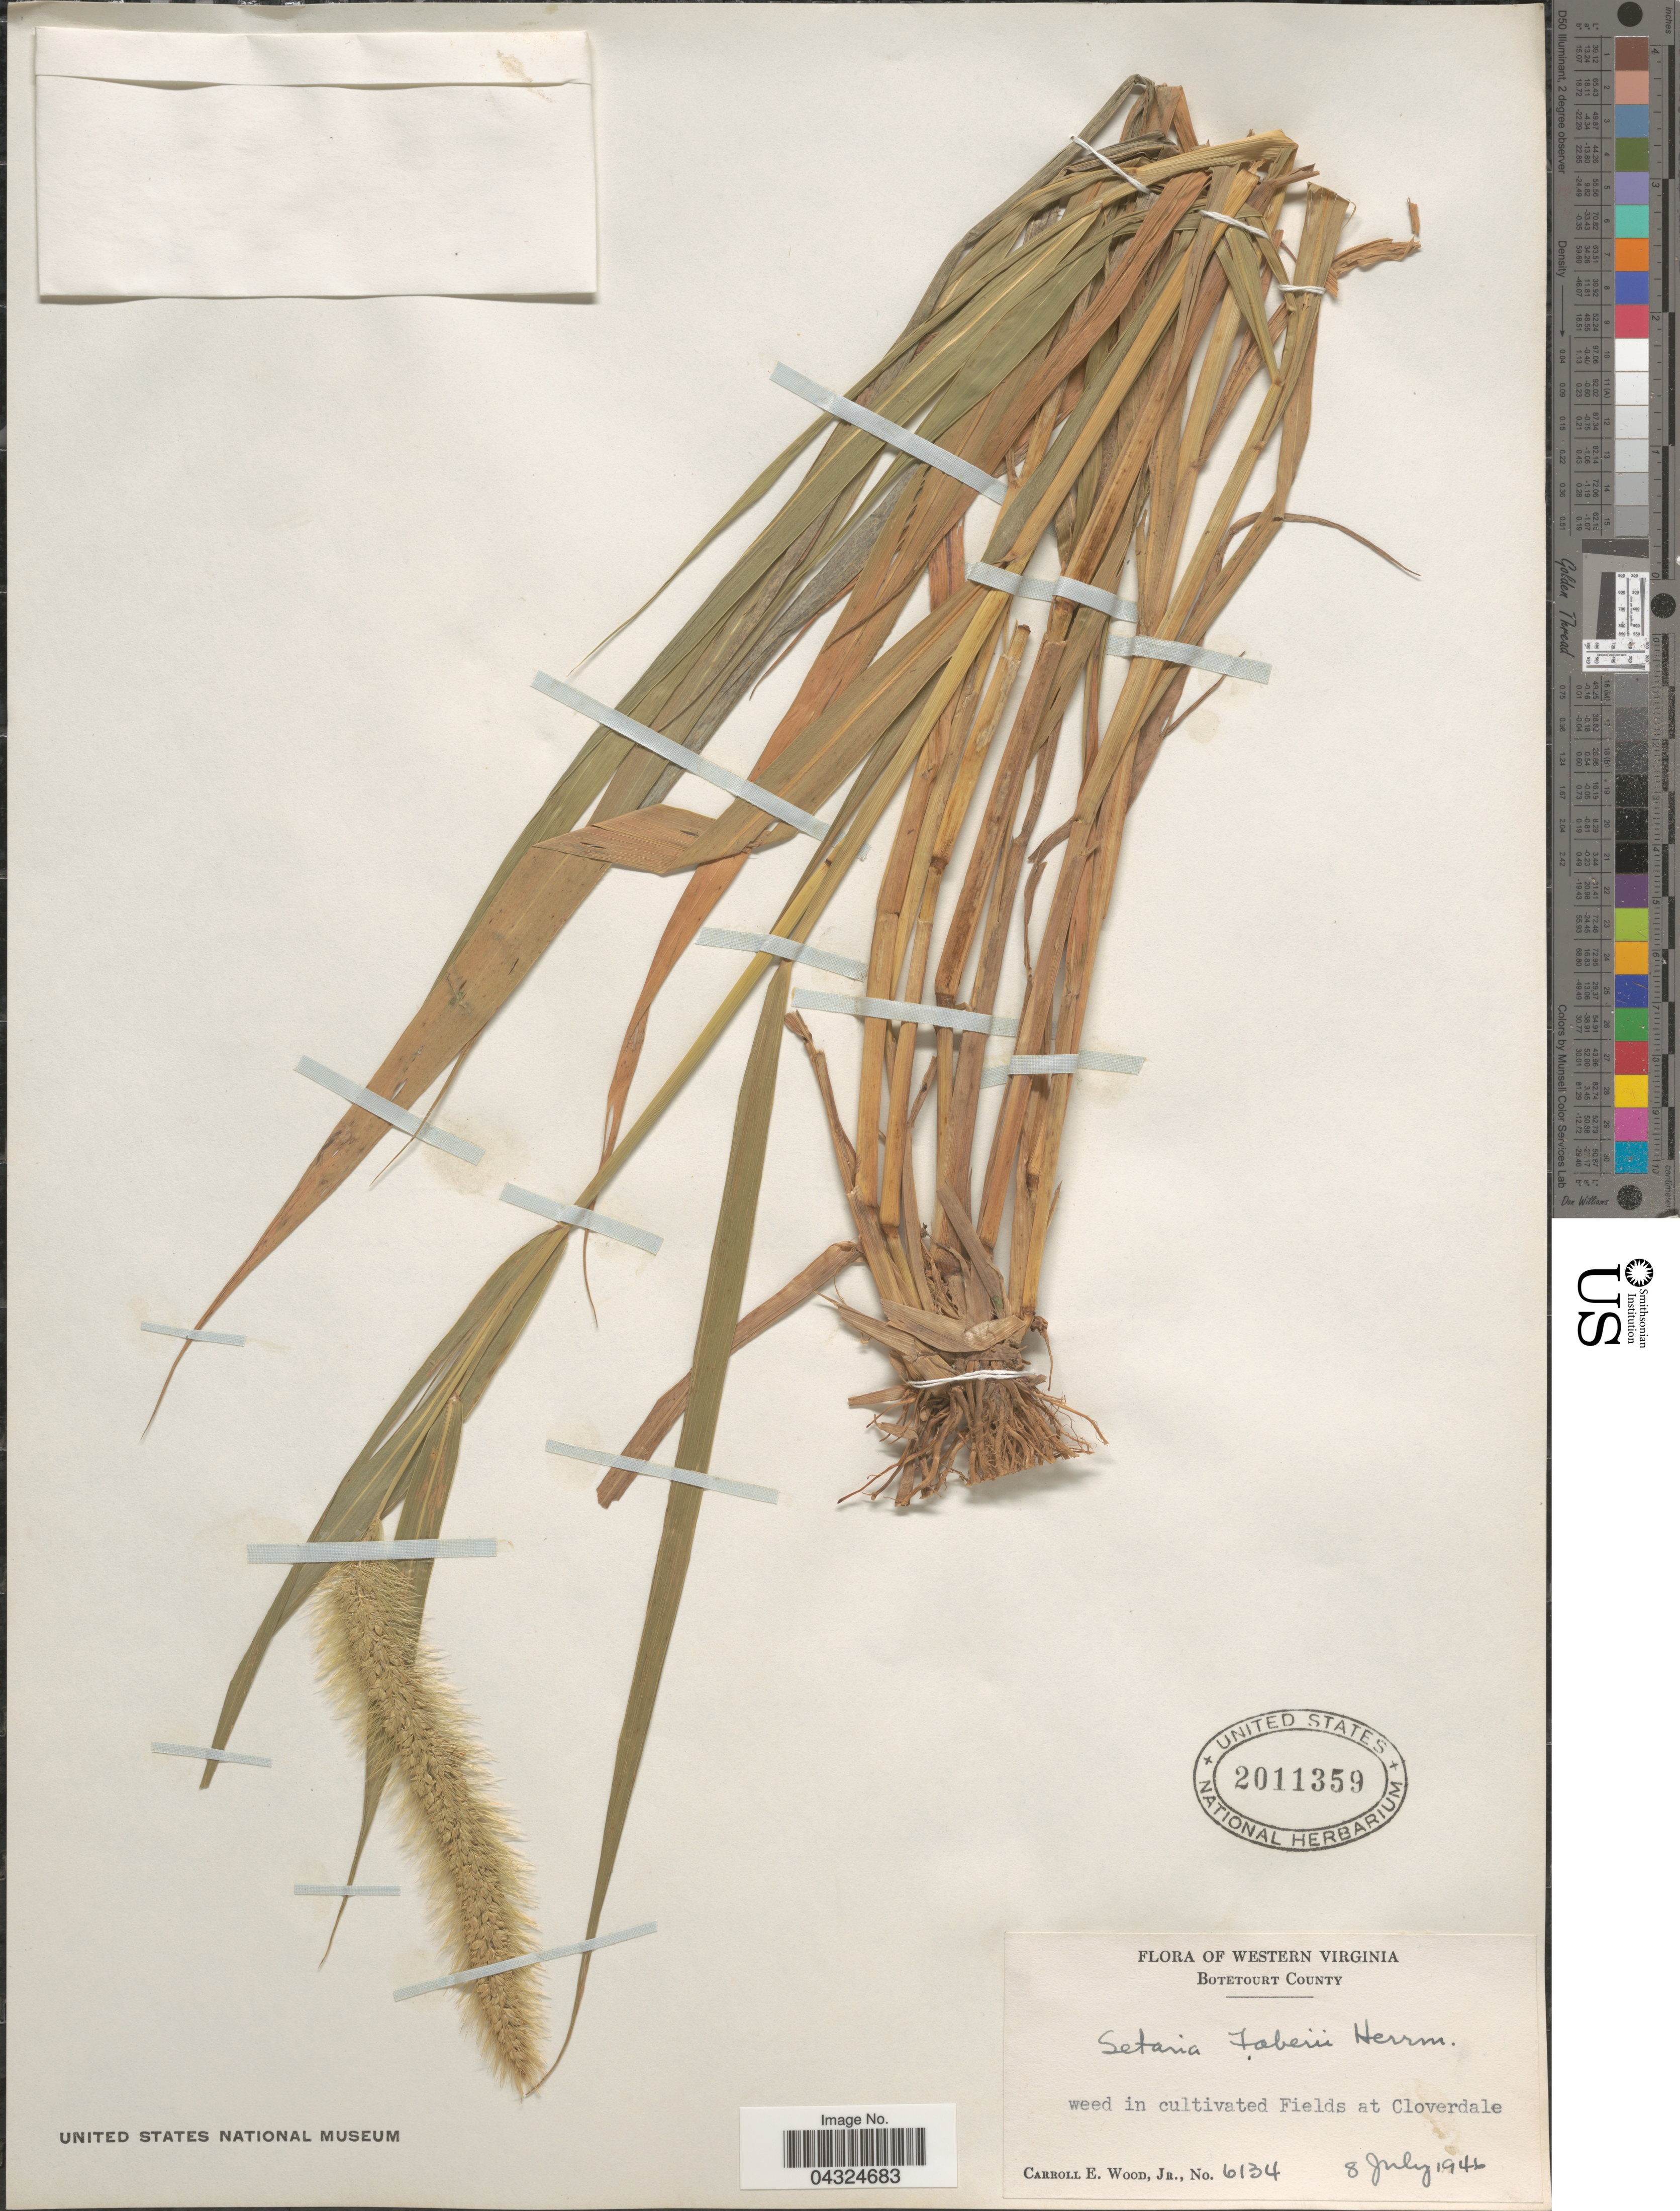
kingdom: Plantae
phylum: Tracheophyta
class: Liliopsida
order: Poales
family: Poaceae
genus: Setaria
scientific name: Setaria faberi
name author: R.A.W. Herrm.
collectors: C. Wood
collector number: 6134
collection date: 1946-07-08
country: United States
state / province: Virginia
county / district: Botetourt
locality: Western Virginia. Botetourt County. At Cloverdale.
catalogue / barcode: US 2011359